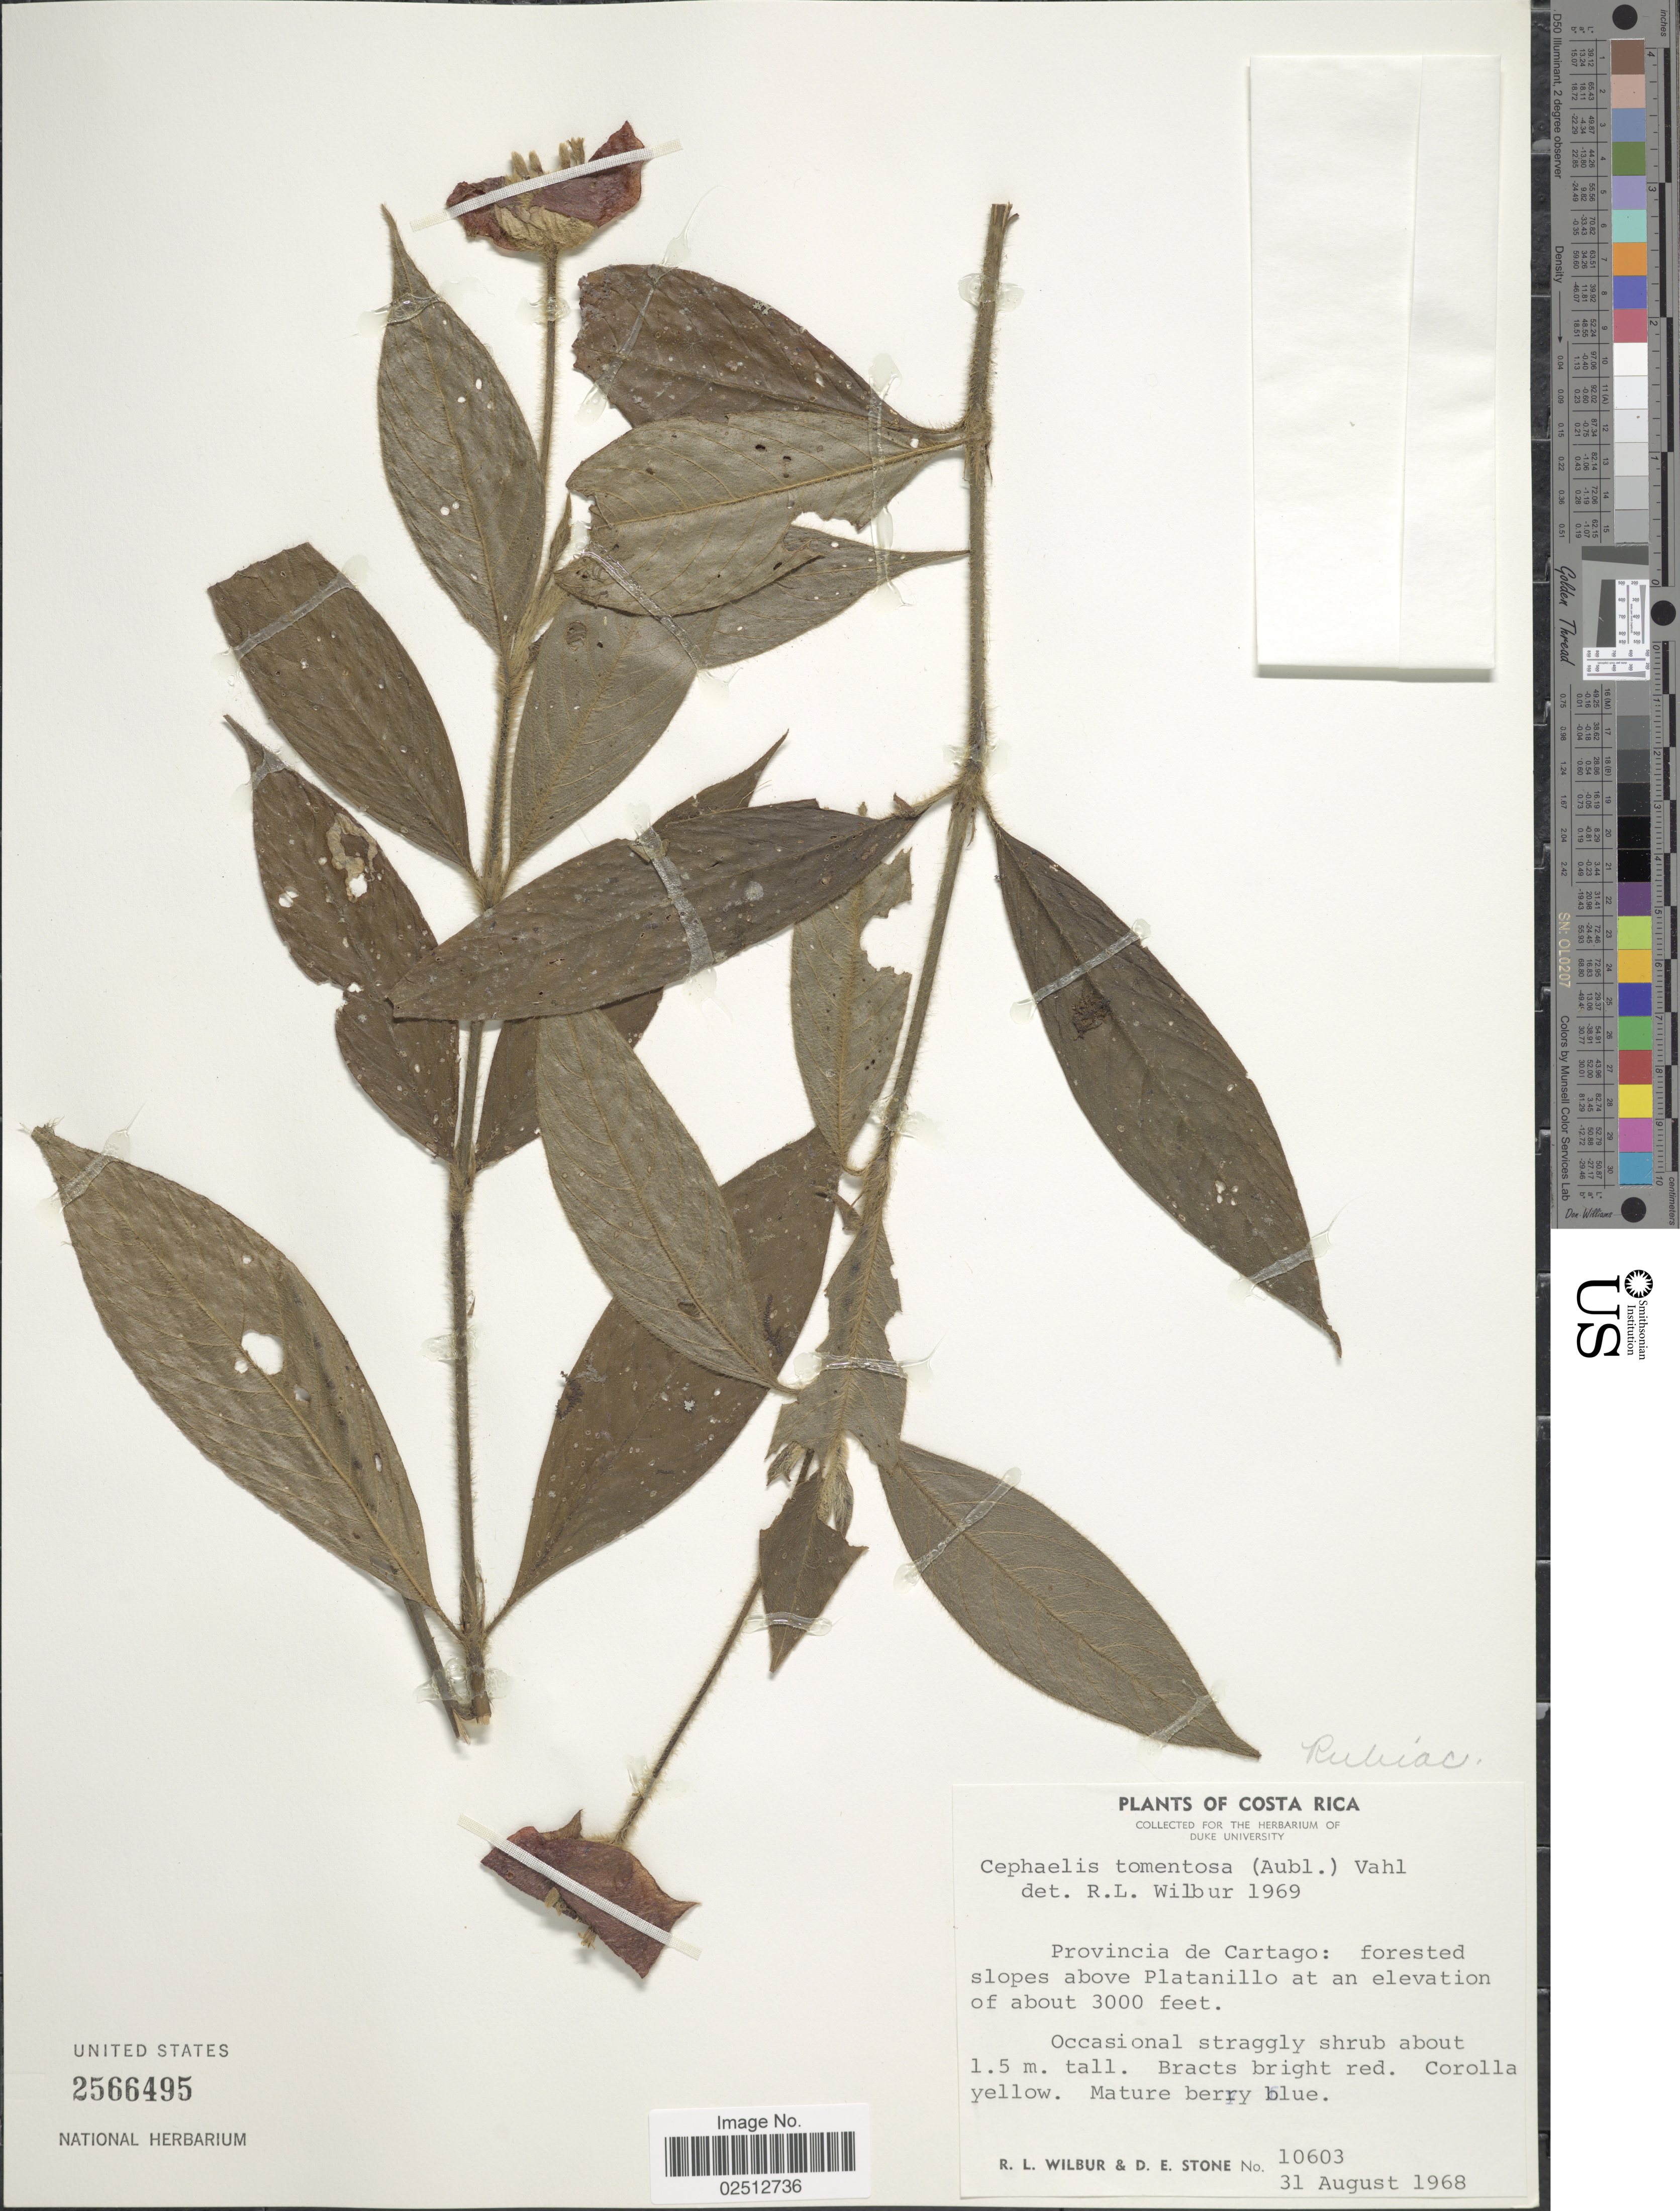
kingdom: Plantae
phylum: Tracheophyta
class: Magnoliopsida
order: Gentianales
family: Rubiaceae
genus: Psychotria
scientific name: Psychotria poeppigiana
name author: Müll. Arg.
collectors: R. L. Wilbur & D. E. Stone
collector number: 10603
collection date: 1968-08-31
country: Costa Rica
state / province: Cartago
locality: Forested slopes above Platanillo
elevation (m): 914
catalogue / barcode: US 2566495